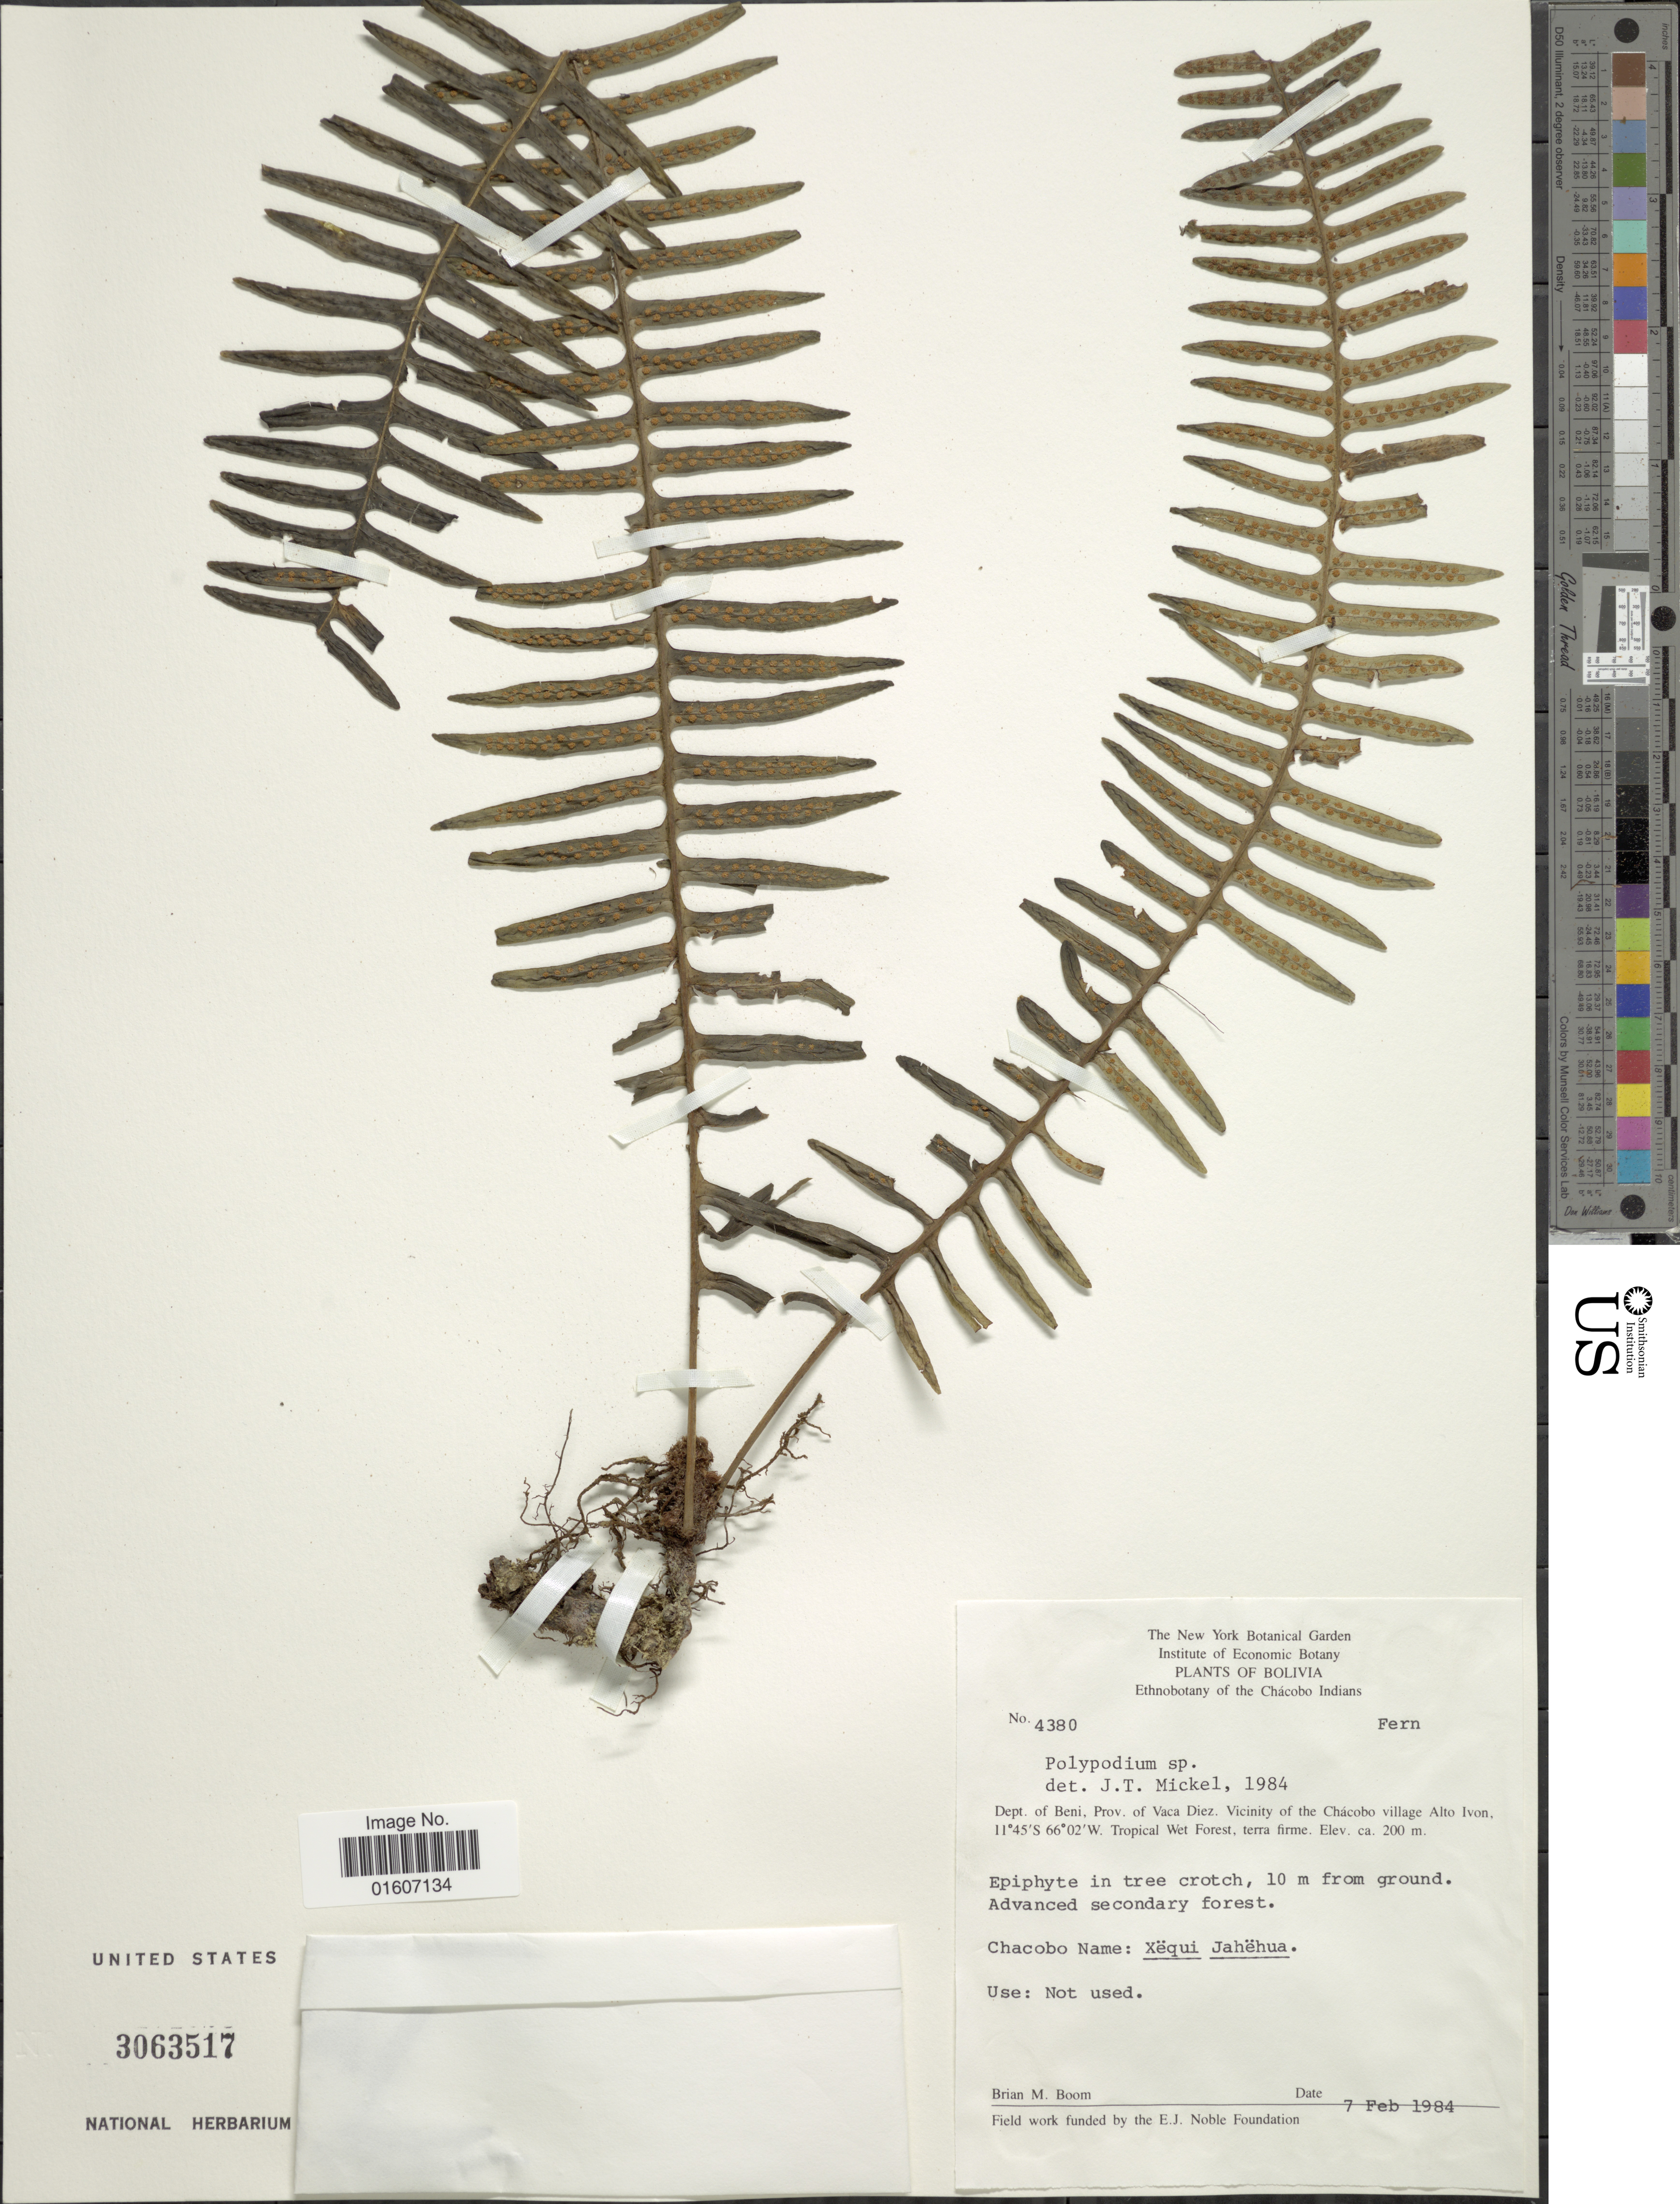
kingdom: Plantae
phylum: Tracheophyta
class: Polypodiopsida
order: Polypodiales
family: Polypodiaceae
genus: Serpocaulon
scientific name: Serpocaulon sp.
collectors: B. M. Boom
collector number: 4380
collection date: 1984-02-07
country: Bolivia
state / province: Beni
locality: Dept. of beni, Prov. of Vaca Diez. Vicinity of the Chácobo village Alto Ivon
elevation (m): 200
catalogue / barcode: US 3063517